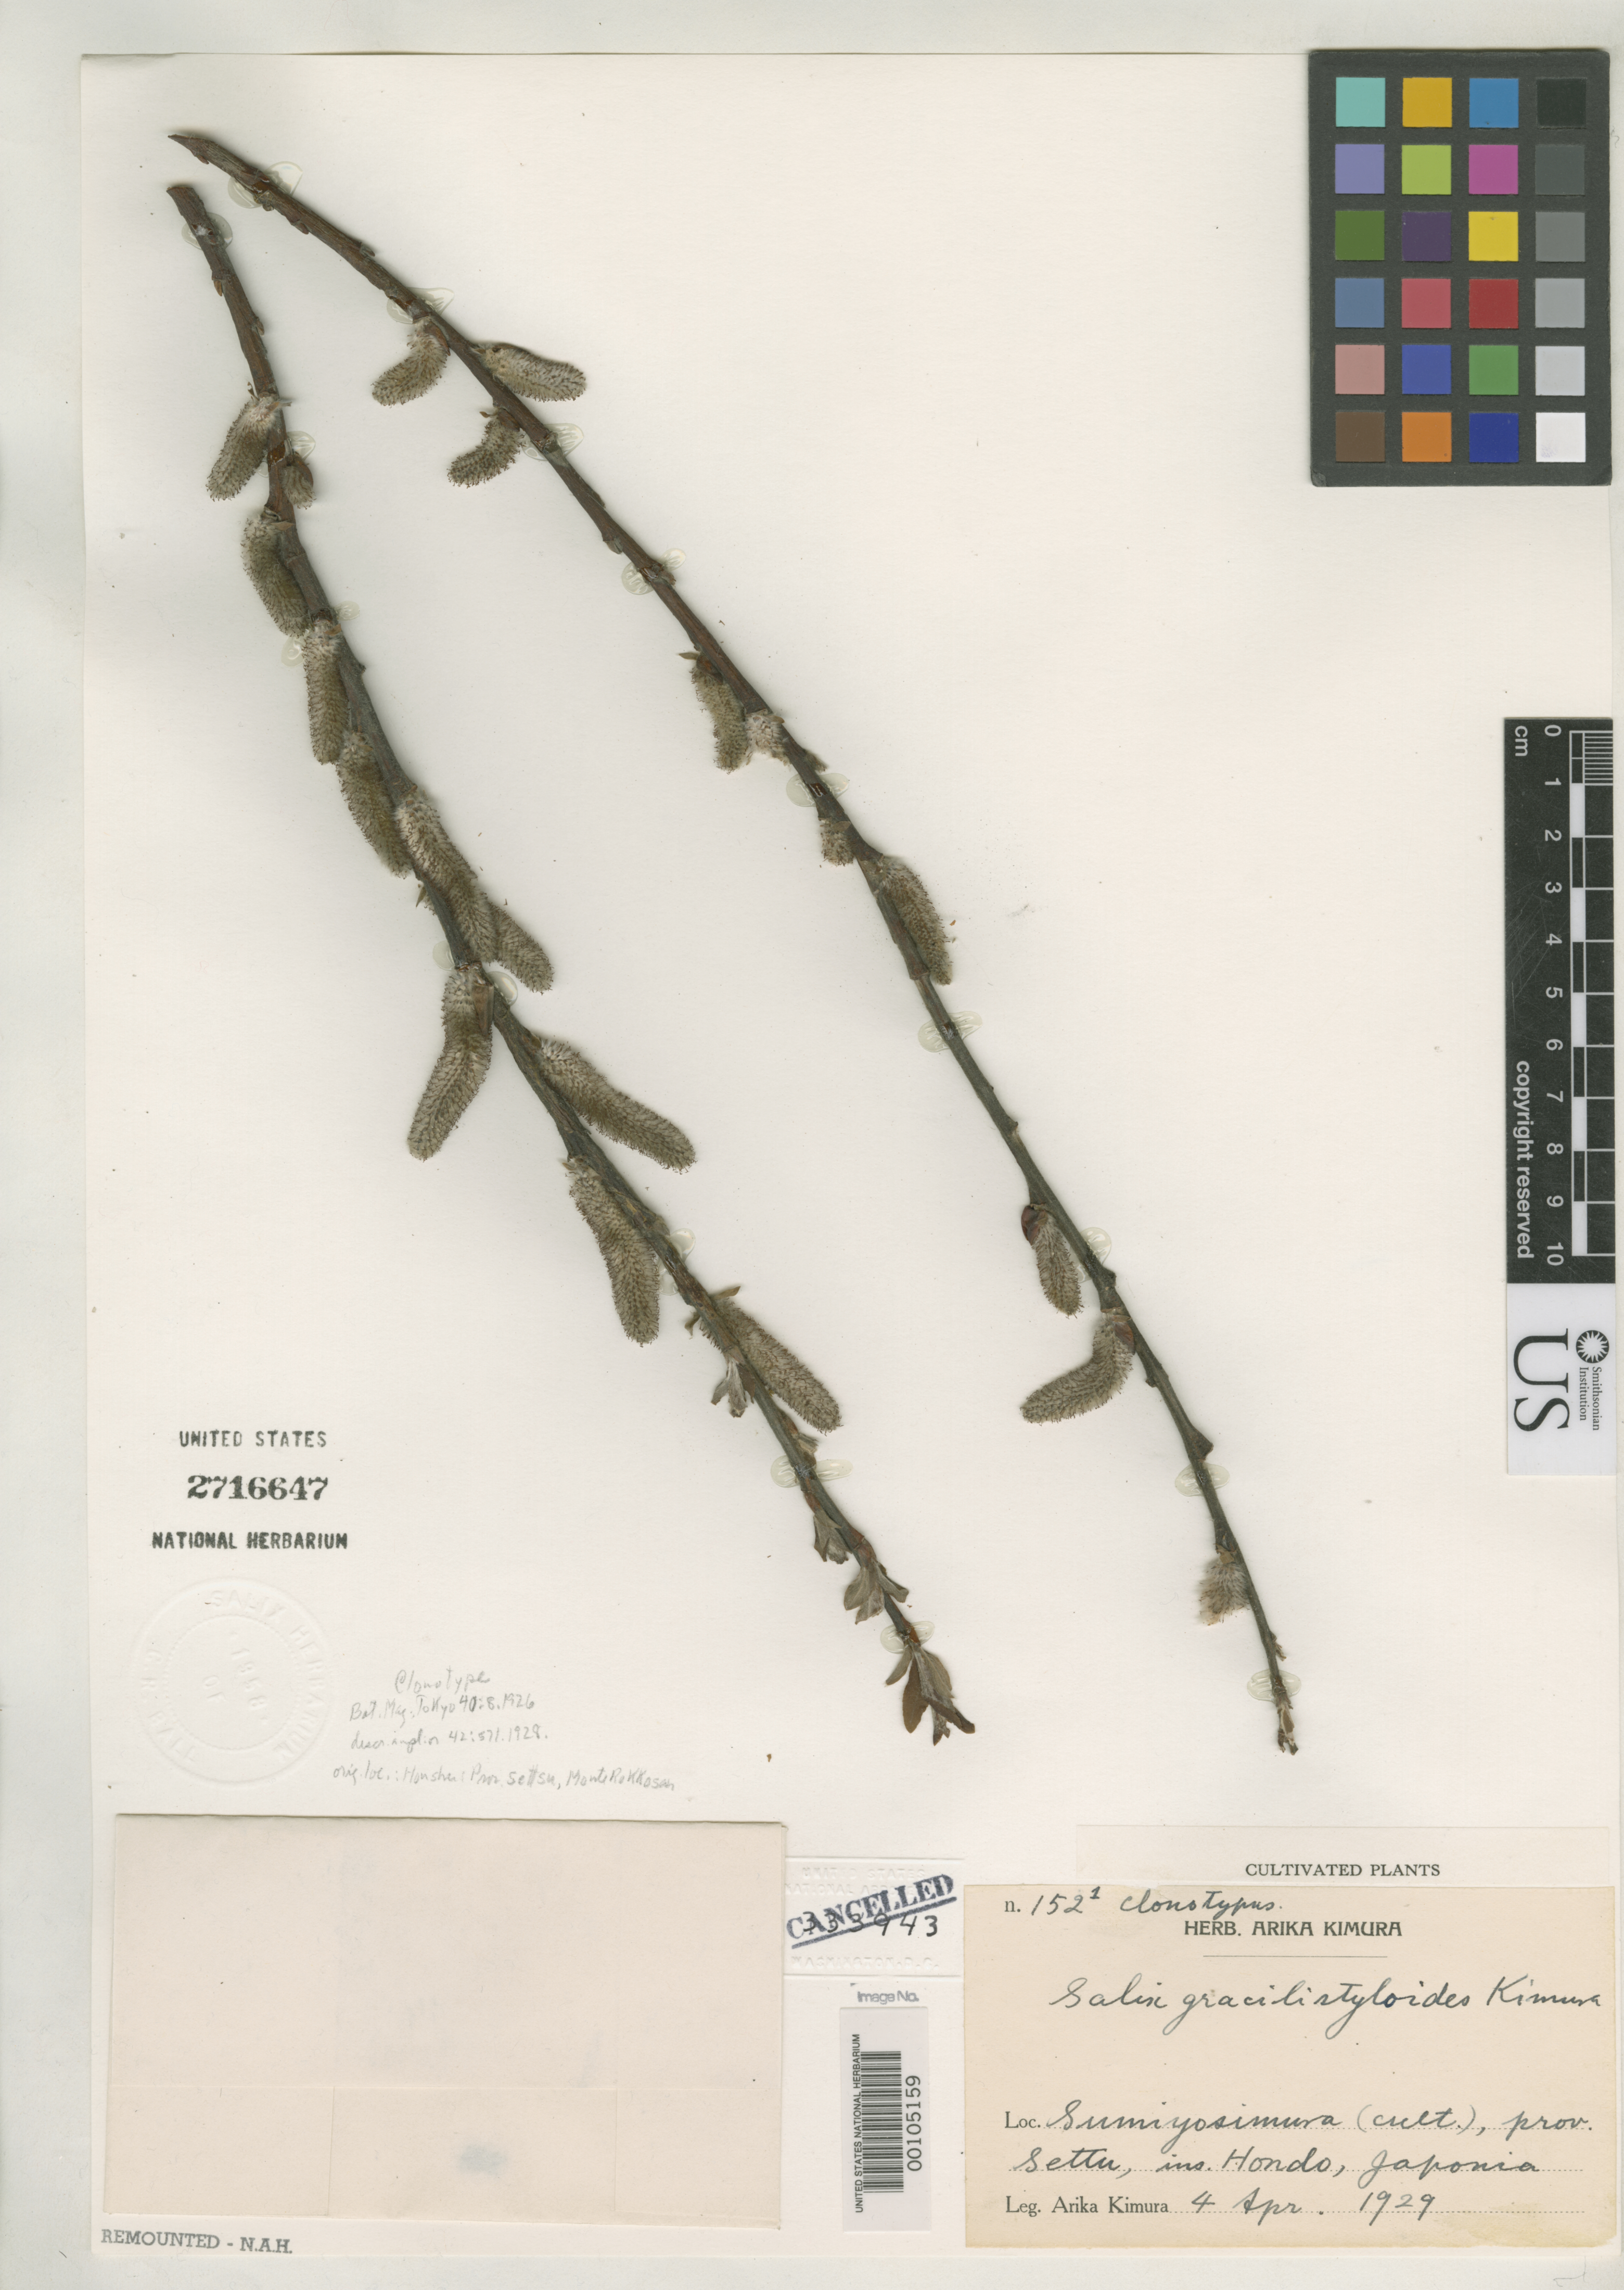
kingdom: Plantae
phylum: Tracheophyta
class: Magnoliopsida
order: Malpighiales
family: Salicaceae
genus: Salix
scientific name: Salix gracilistyloides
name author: Kimura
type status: Type Fragment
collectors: A. Kimura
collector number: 1521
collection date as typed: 04 Apr 1929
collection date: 1929-04-04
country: Japan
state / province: Hyogo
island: Honshu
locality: Mt. Rokkosan.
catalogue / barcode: US 2716647